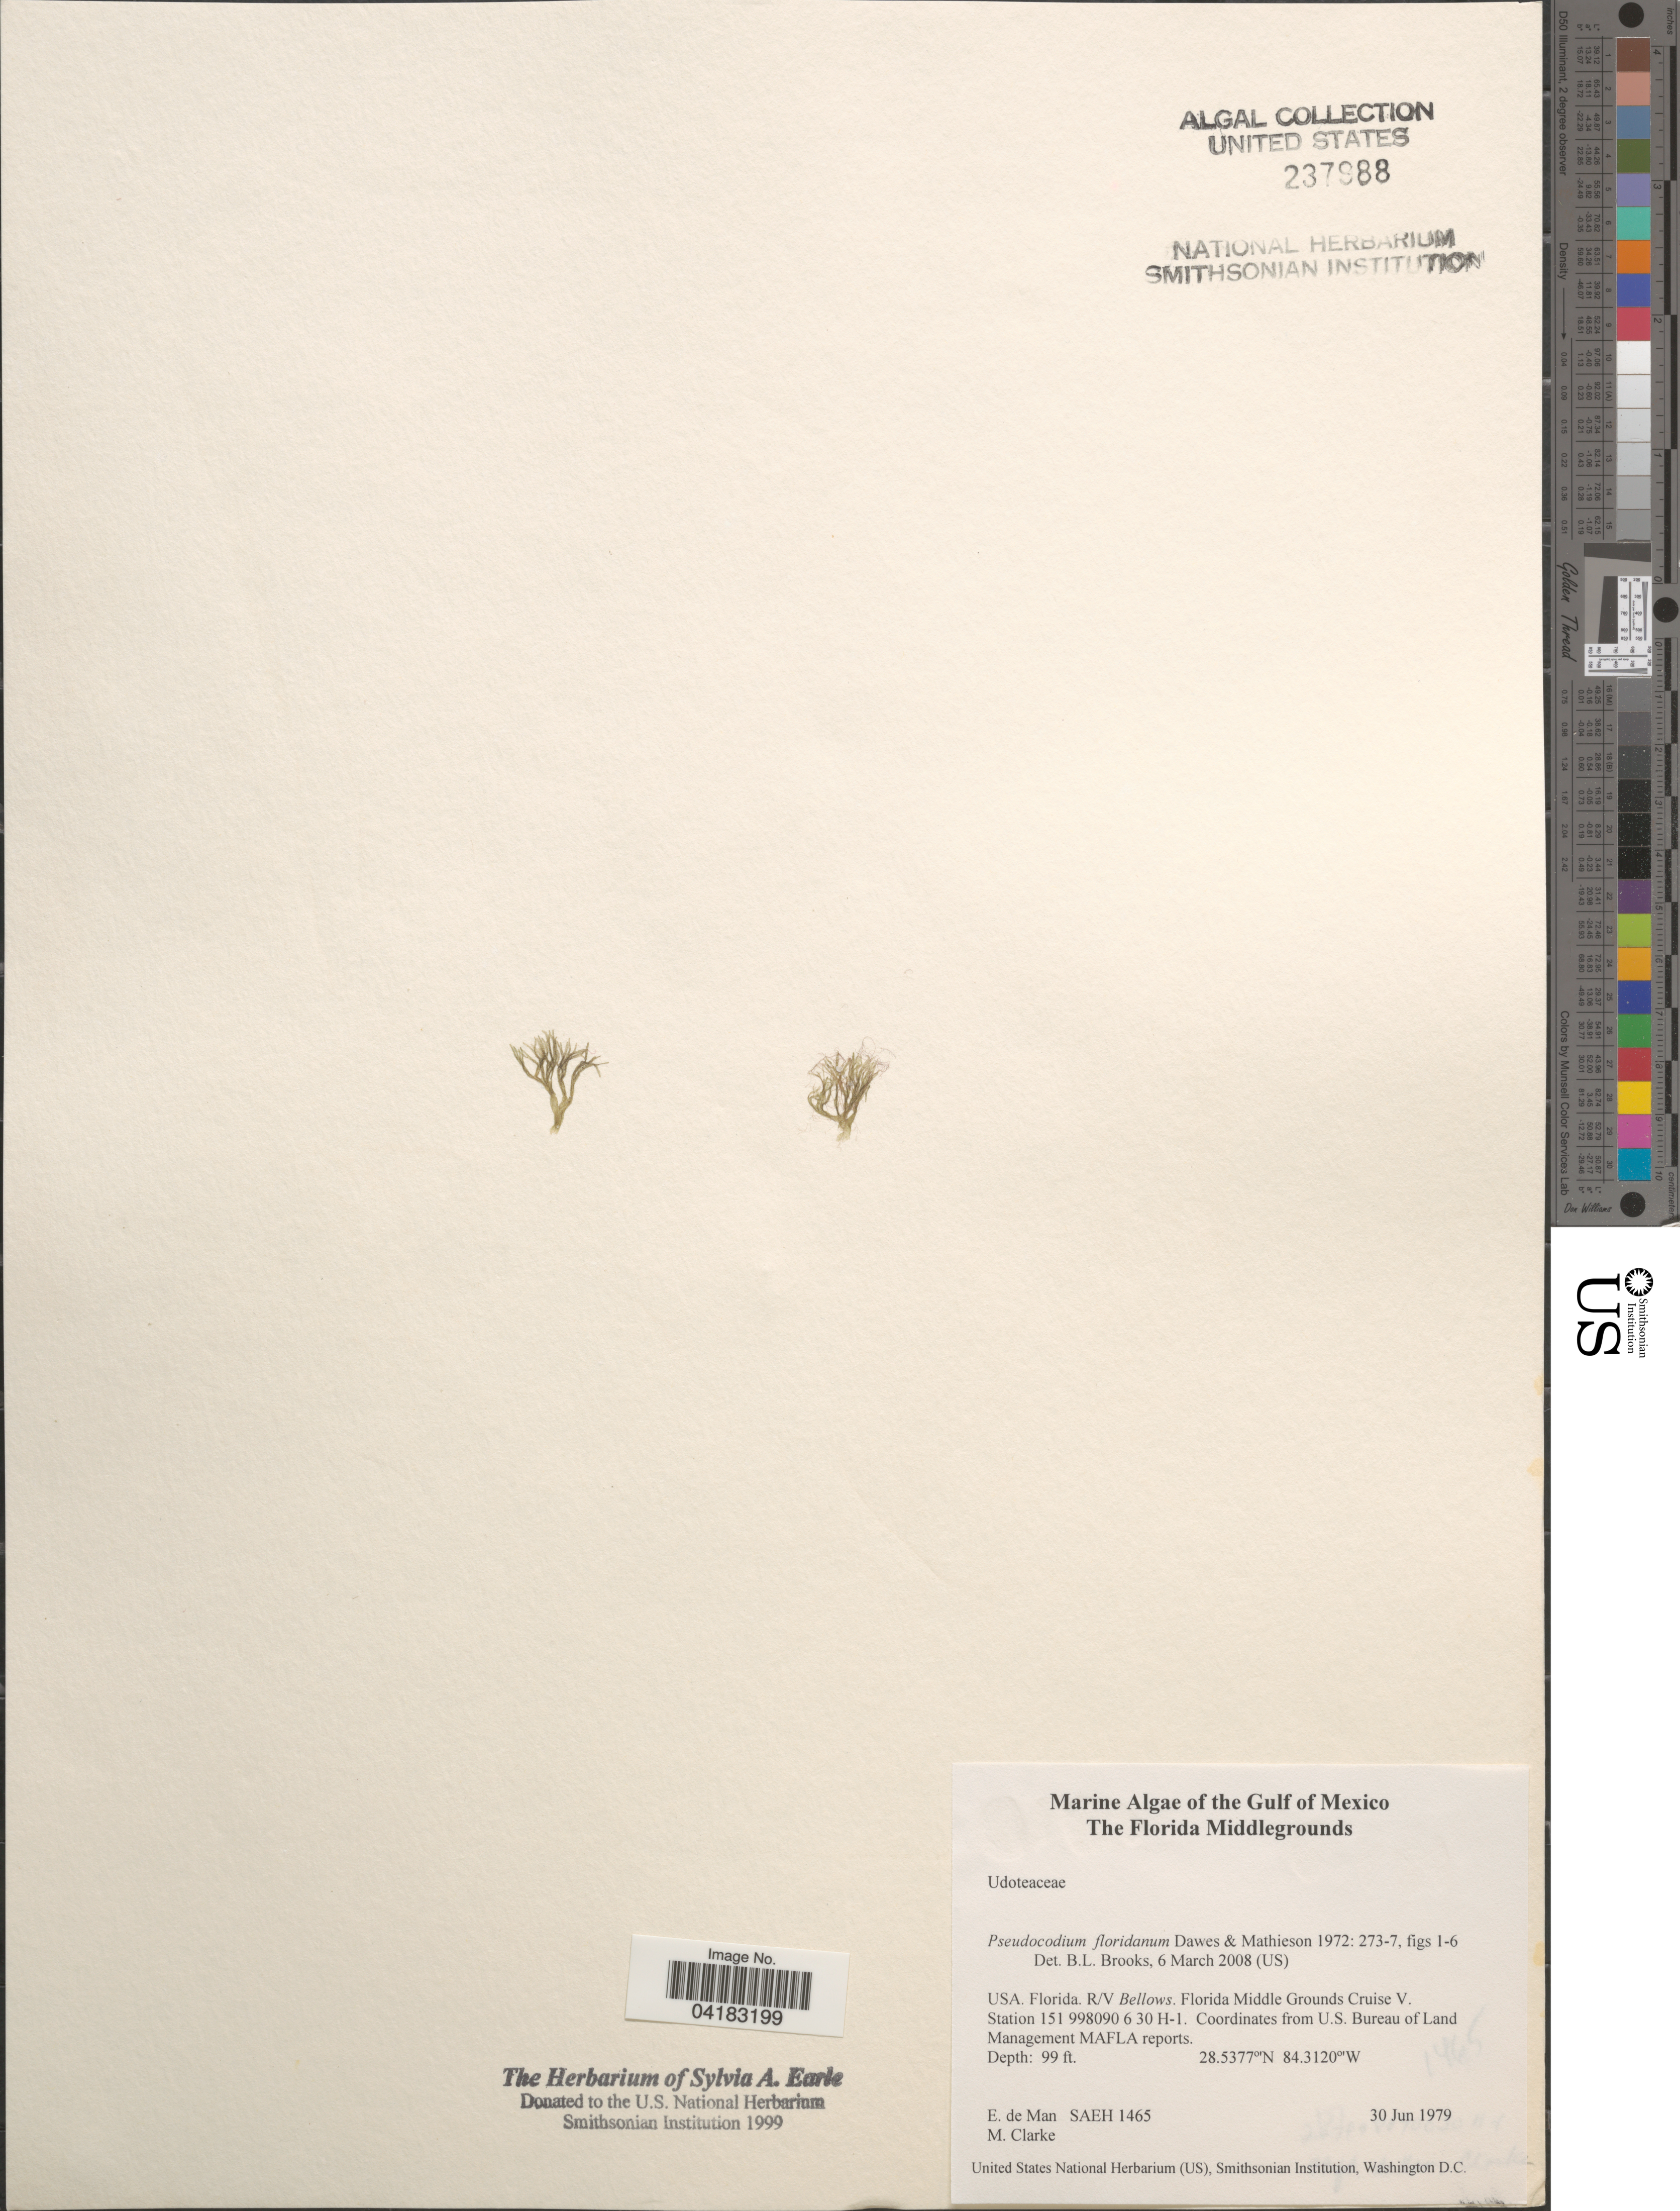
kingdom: Plantae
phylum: Chlorophyta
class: Ulvophyceae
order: Bryopsidales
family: Pseudocodiaceae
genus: Pseudocodium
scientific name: Pseudocodium floridanum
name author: Dawes & A.C. Mathieson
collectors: E. de Man & M. Clarke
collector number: SAEH1465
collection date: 1979-06-30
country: United States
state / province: Florida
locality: Gulf of Mexico. R/V Bellows. Florida Middle Grounds Cruise V. Station 151 998090 6 30 H-1.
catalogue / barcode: US 237988